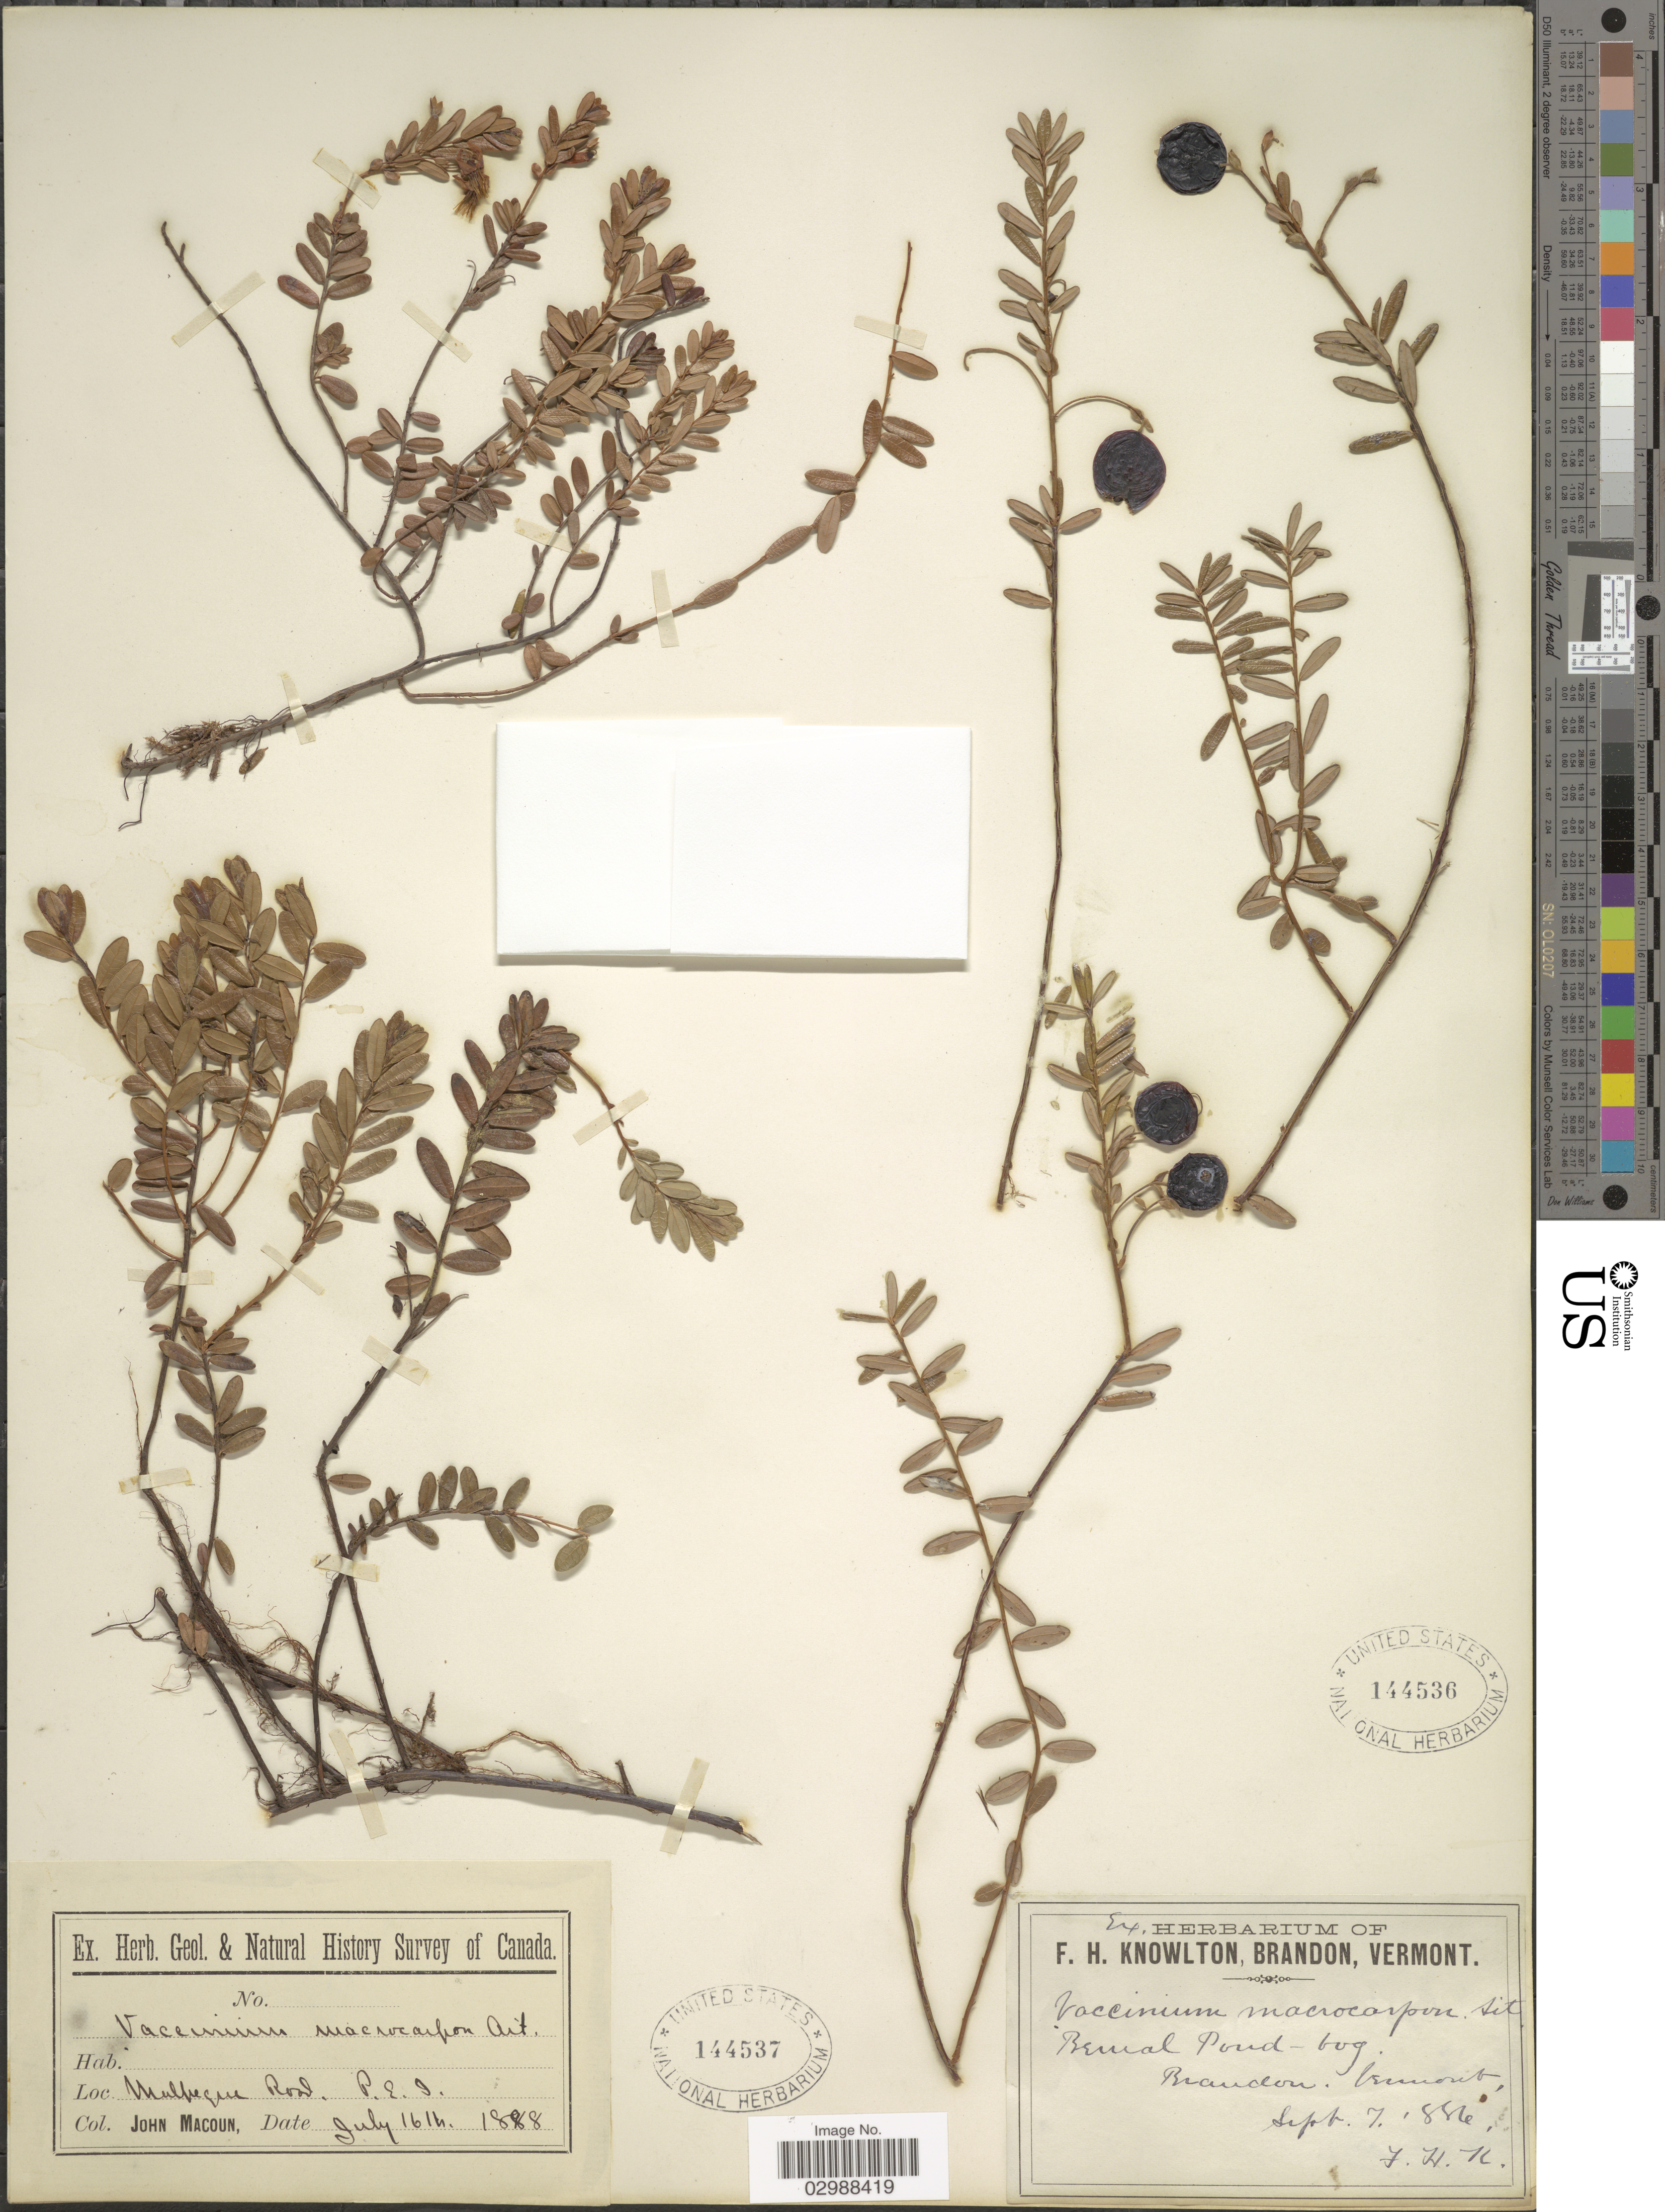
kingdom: Plantae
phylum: Tracheophyta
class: Magnoliopsida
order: Ericales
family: Ericaceae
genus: Vaccinium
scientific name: Vaccinium macrocarpon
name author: Aiton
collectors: J. Macoun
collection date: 1888-07-16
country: Canada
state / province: Prince Edward Island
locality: Malpeque Road.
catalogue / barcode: US 144537